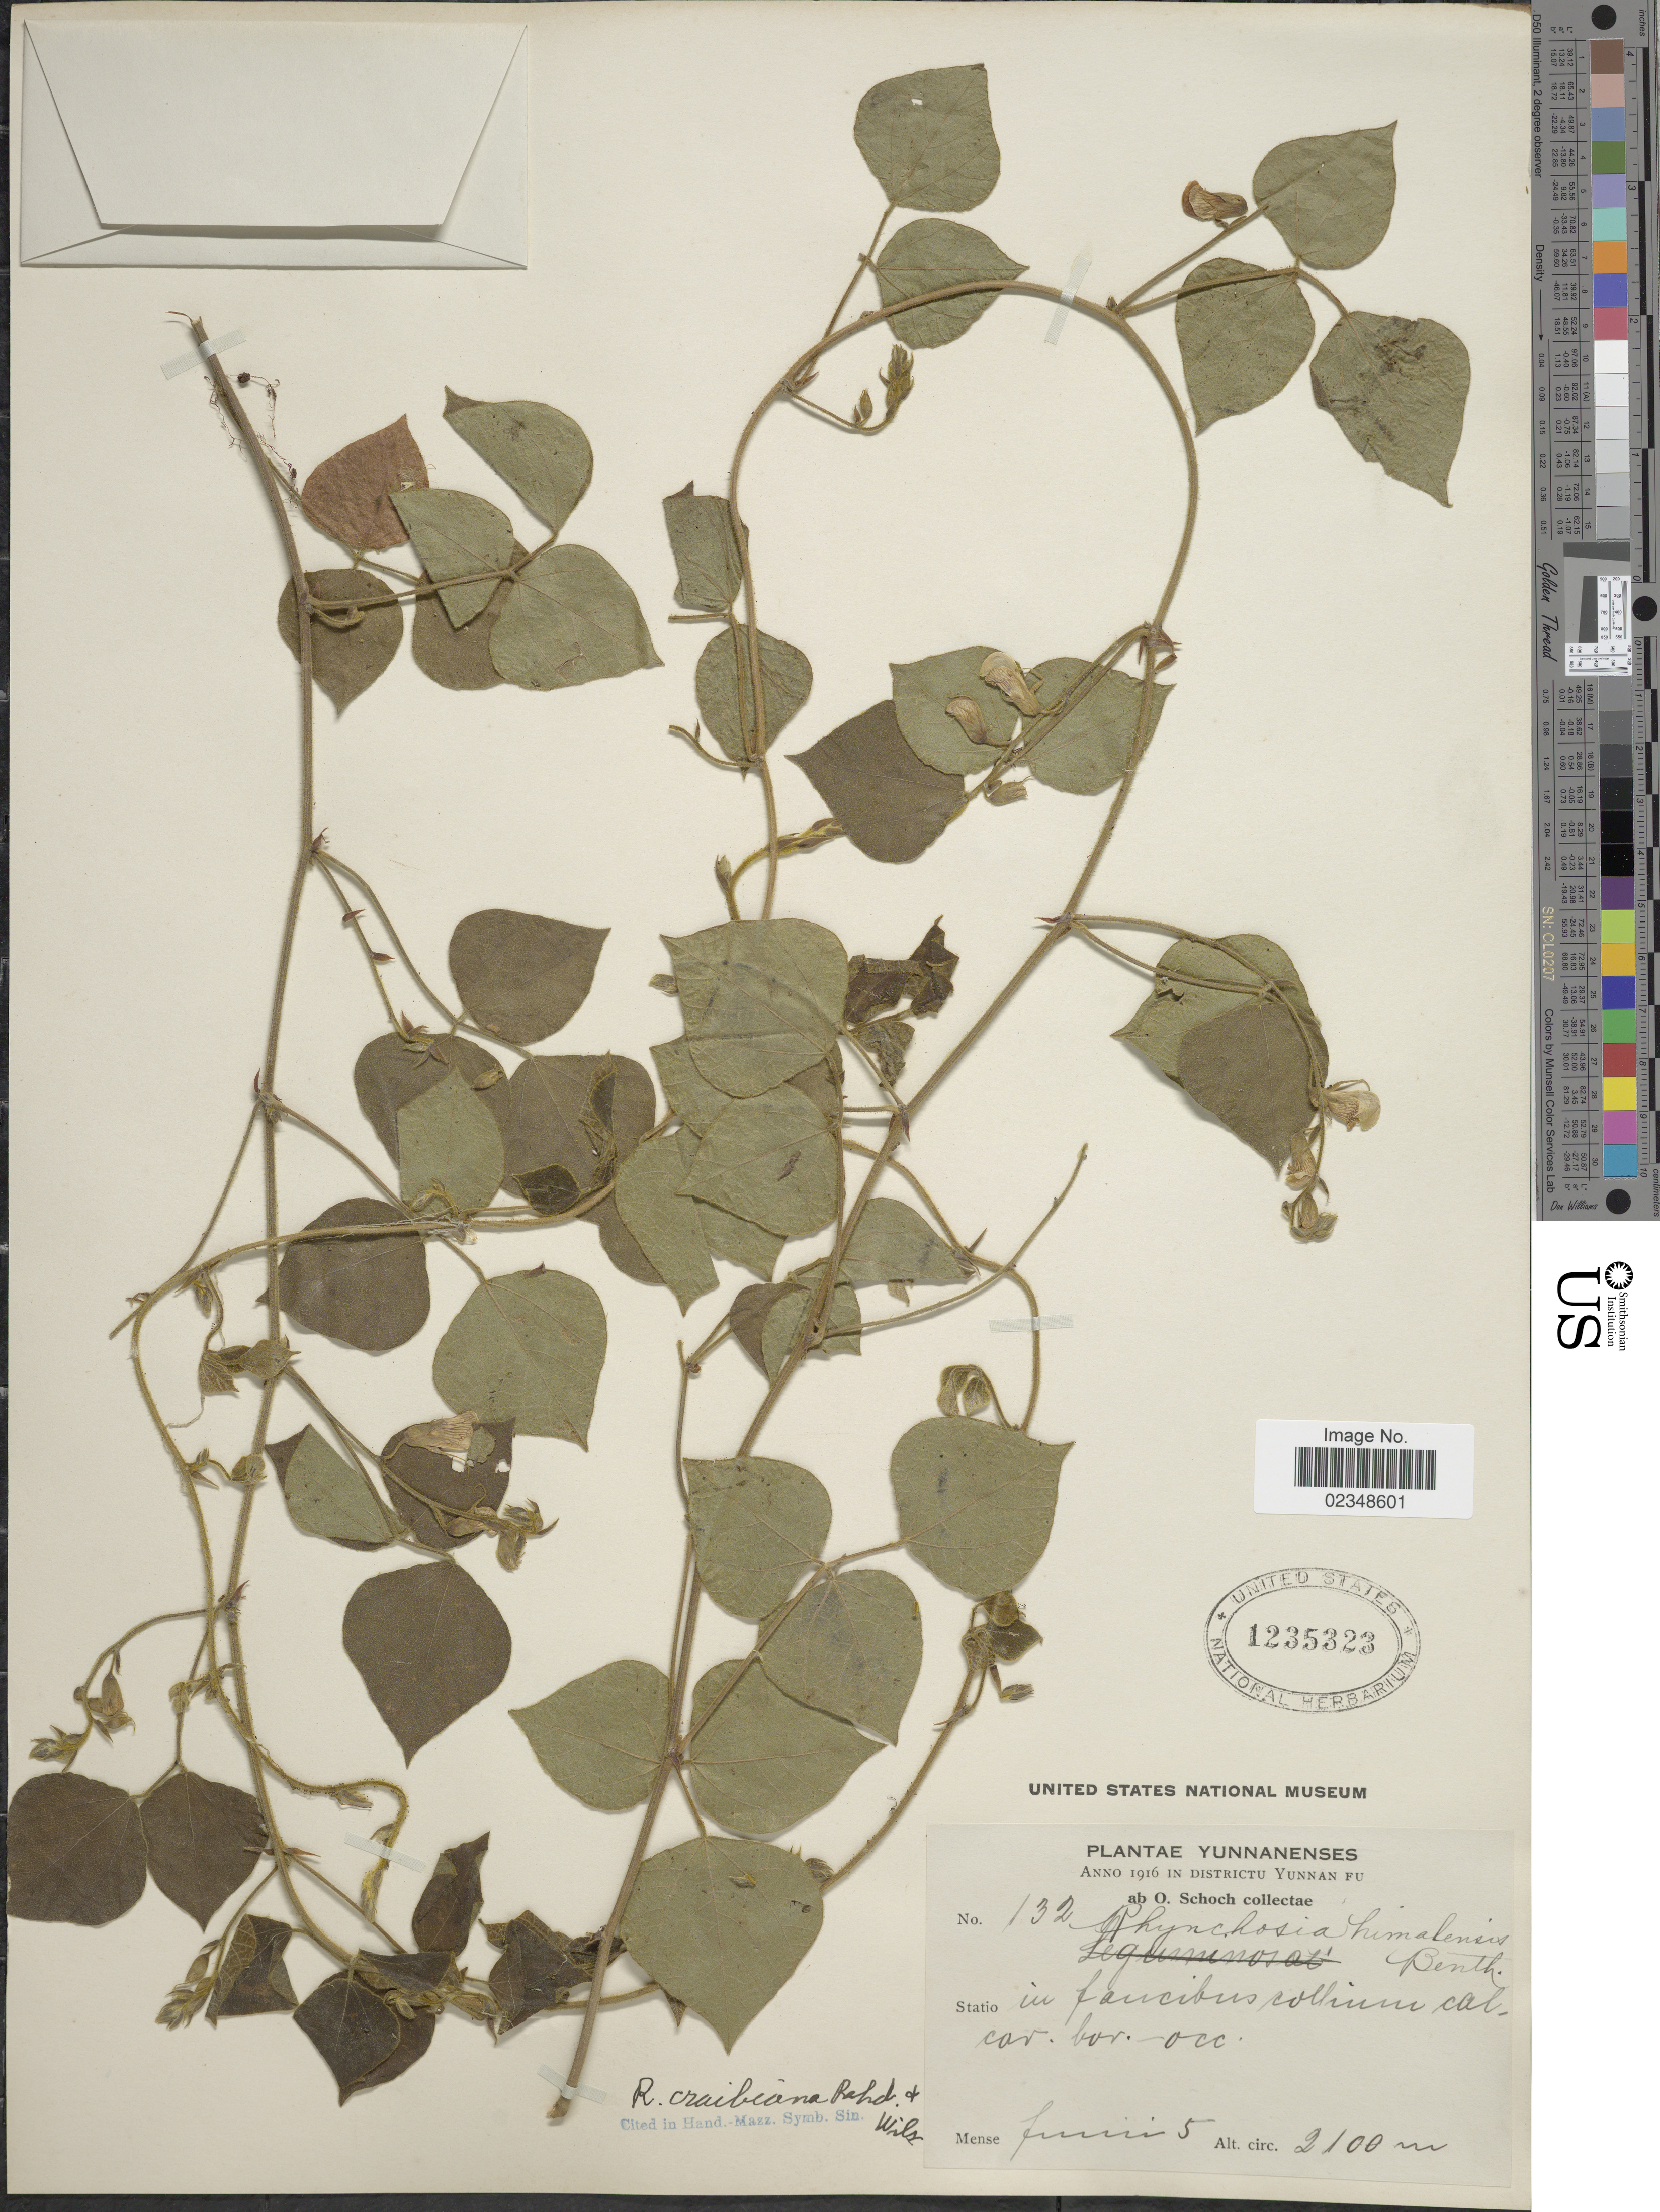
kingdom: Plantae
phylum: Tracheophyta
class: Magnoliopsida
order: Fabales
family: Fabaceae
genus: Rhynchosia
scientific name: Rhynchosia craibiana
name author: Rehder in Sarg.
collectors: O. Schoch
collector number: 132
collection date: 1916-06-05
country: China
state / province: Yunnan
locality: In faucibus colhiuui Cal. Car. Bor. occ.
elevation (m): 2100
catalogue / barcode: US 1235323